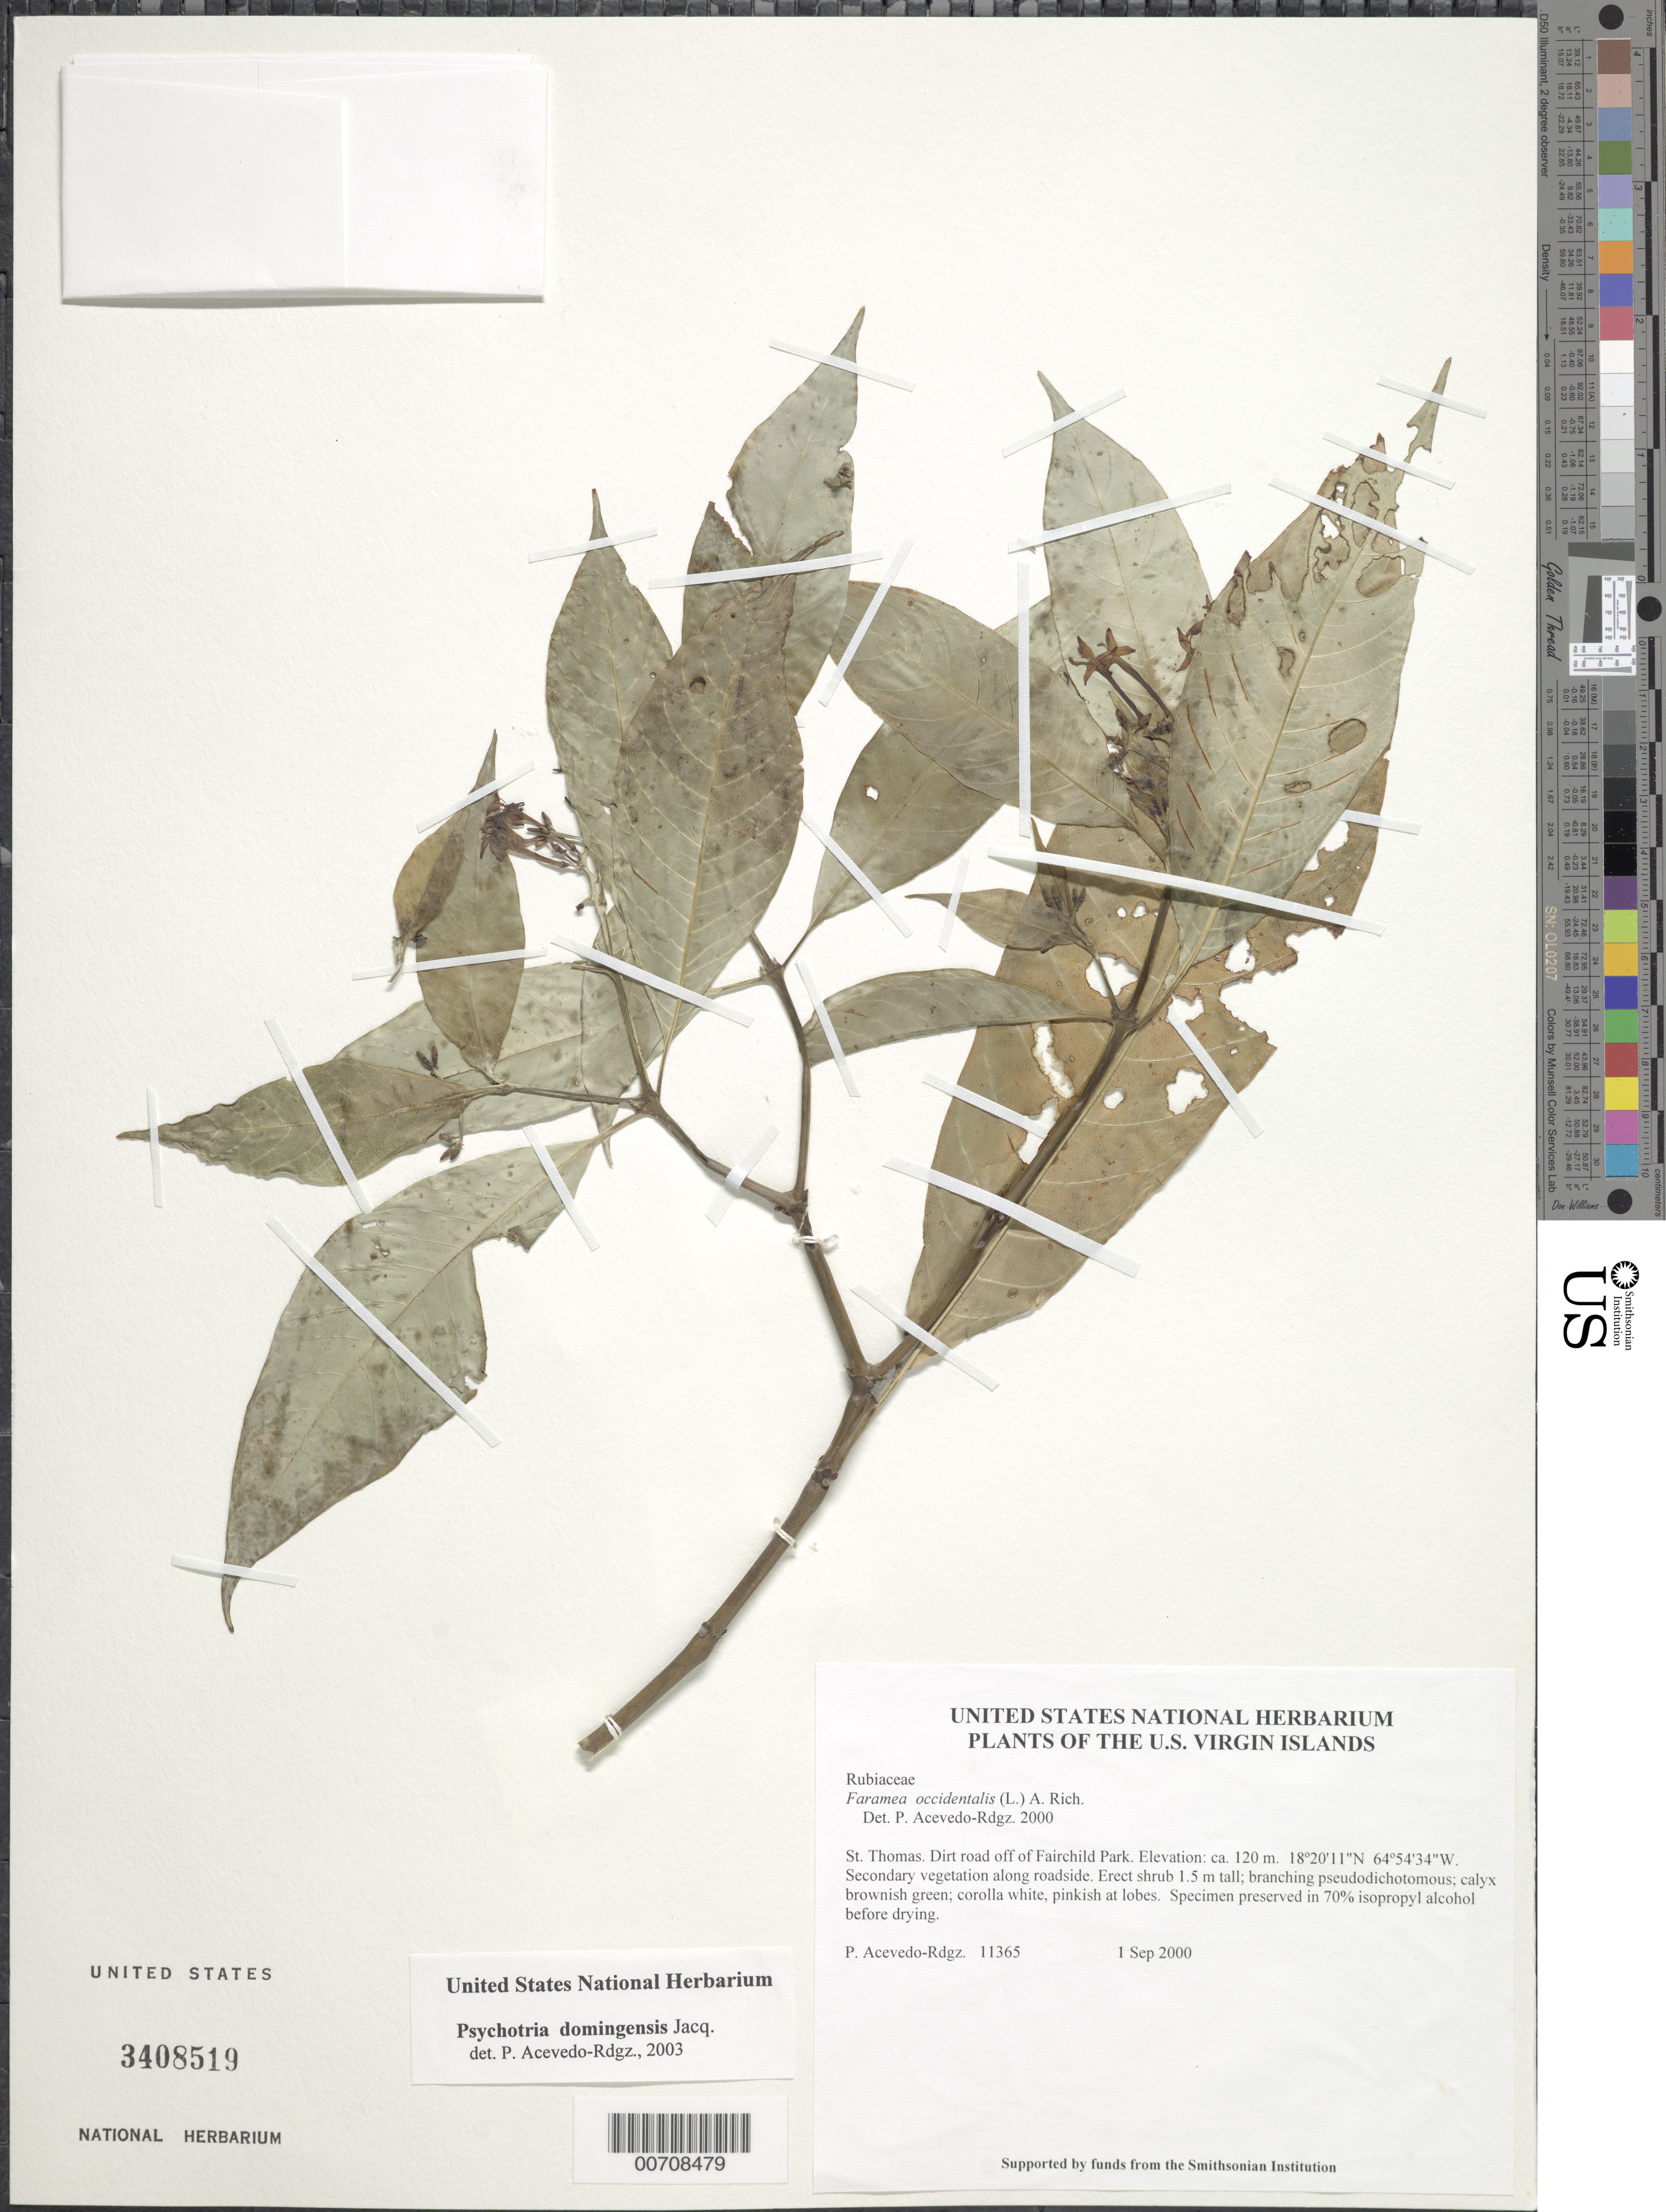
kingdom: Plantae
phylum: Tracheophyta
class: Magnoliopsida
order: Gentianales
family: Rubiaceae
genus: Psychotria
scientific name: Psychotria domingensis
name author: Jacq.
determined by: Acevedo-Rodríguez, P., (BOT), Smithsonian Institution - National Museum of Natural History (UNITED STATES)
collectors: P. Acevedo-Rodr.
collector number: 11365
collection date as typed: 01 Sep 2000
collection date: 2000-09-01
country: U.S. Virgin Islands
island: St. Thomas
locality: Dirt road off of Fairchild Park.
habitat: Secondary vegetation along roadside.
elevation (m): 120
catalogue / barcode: US 3408519